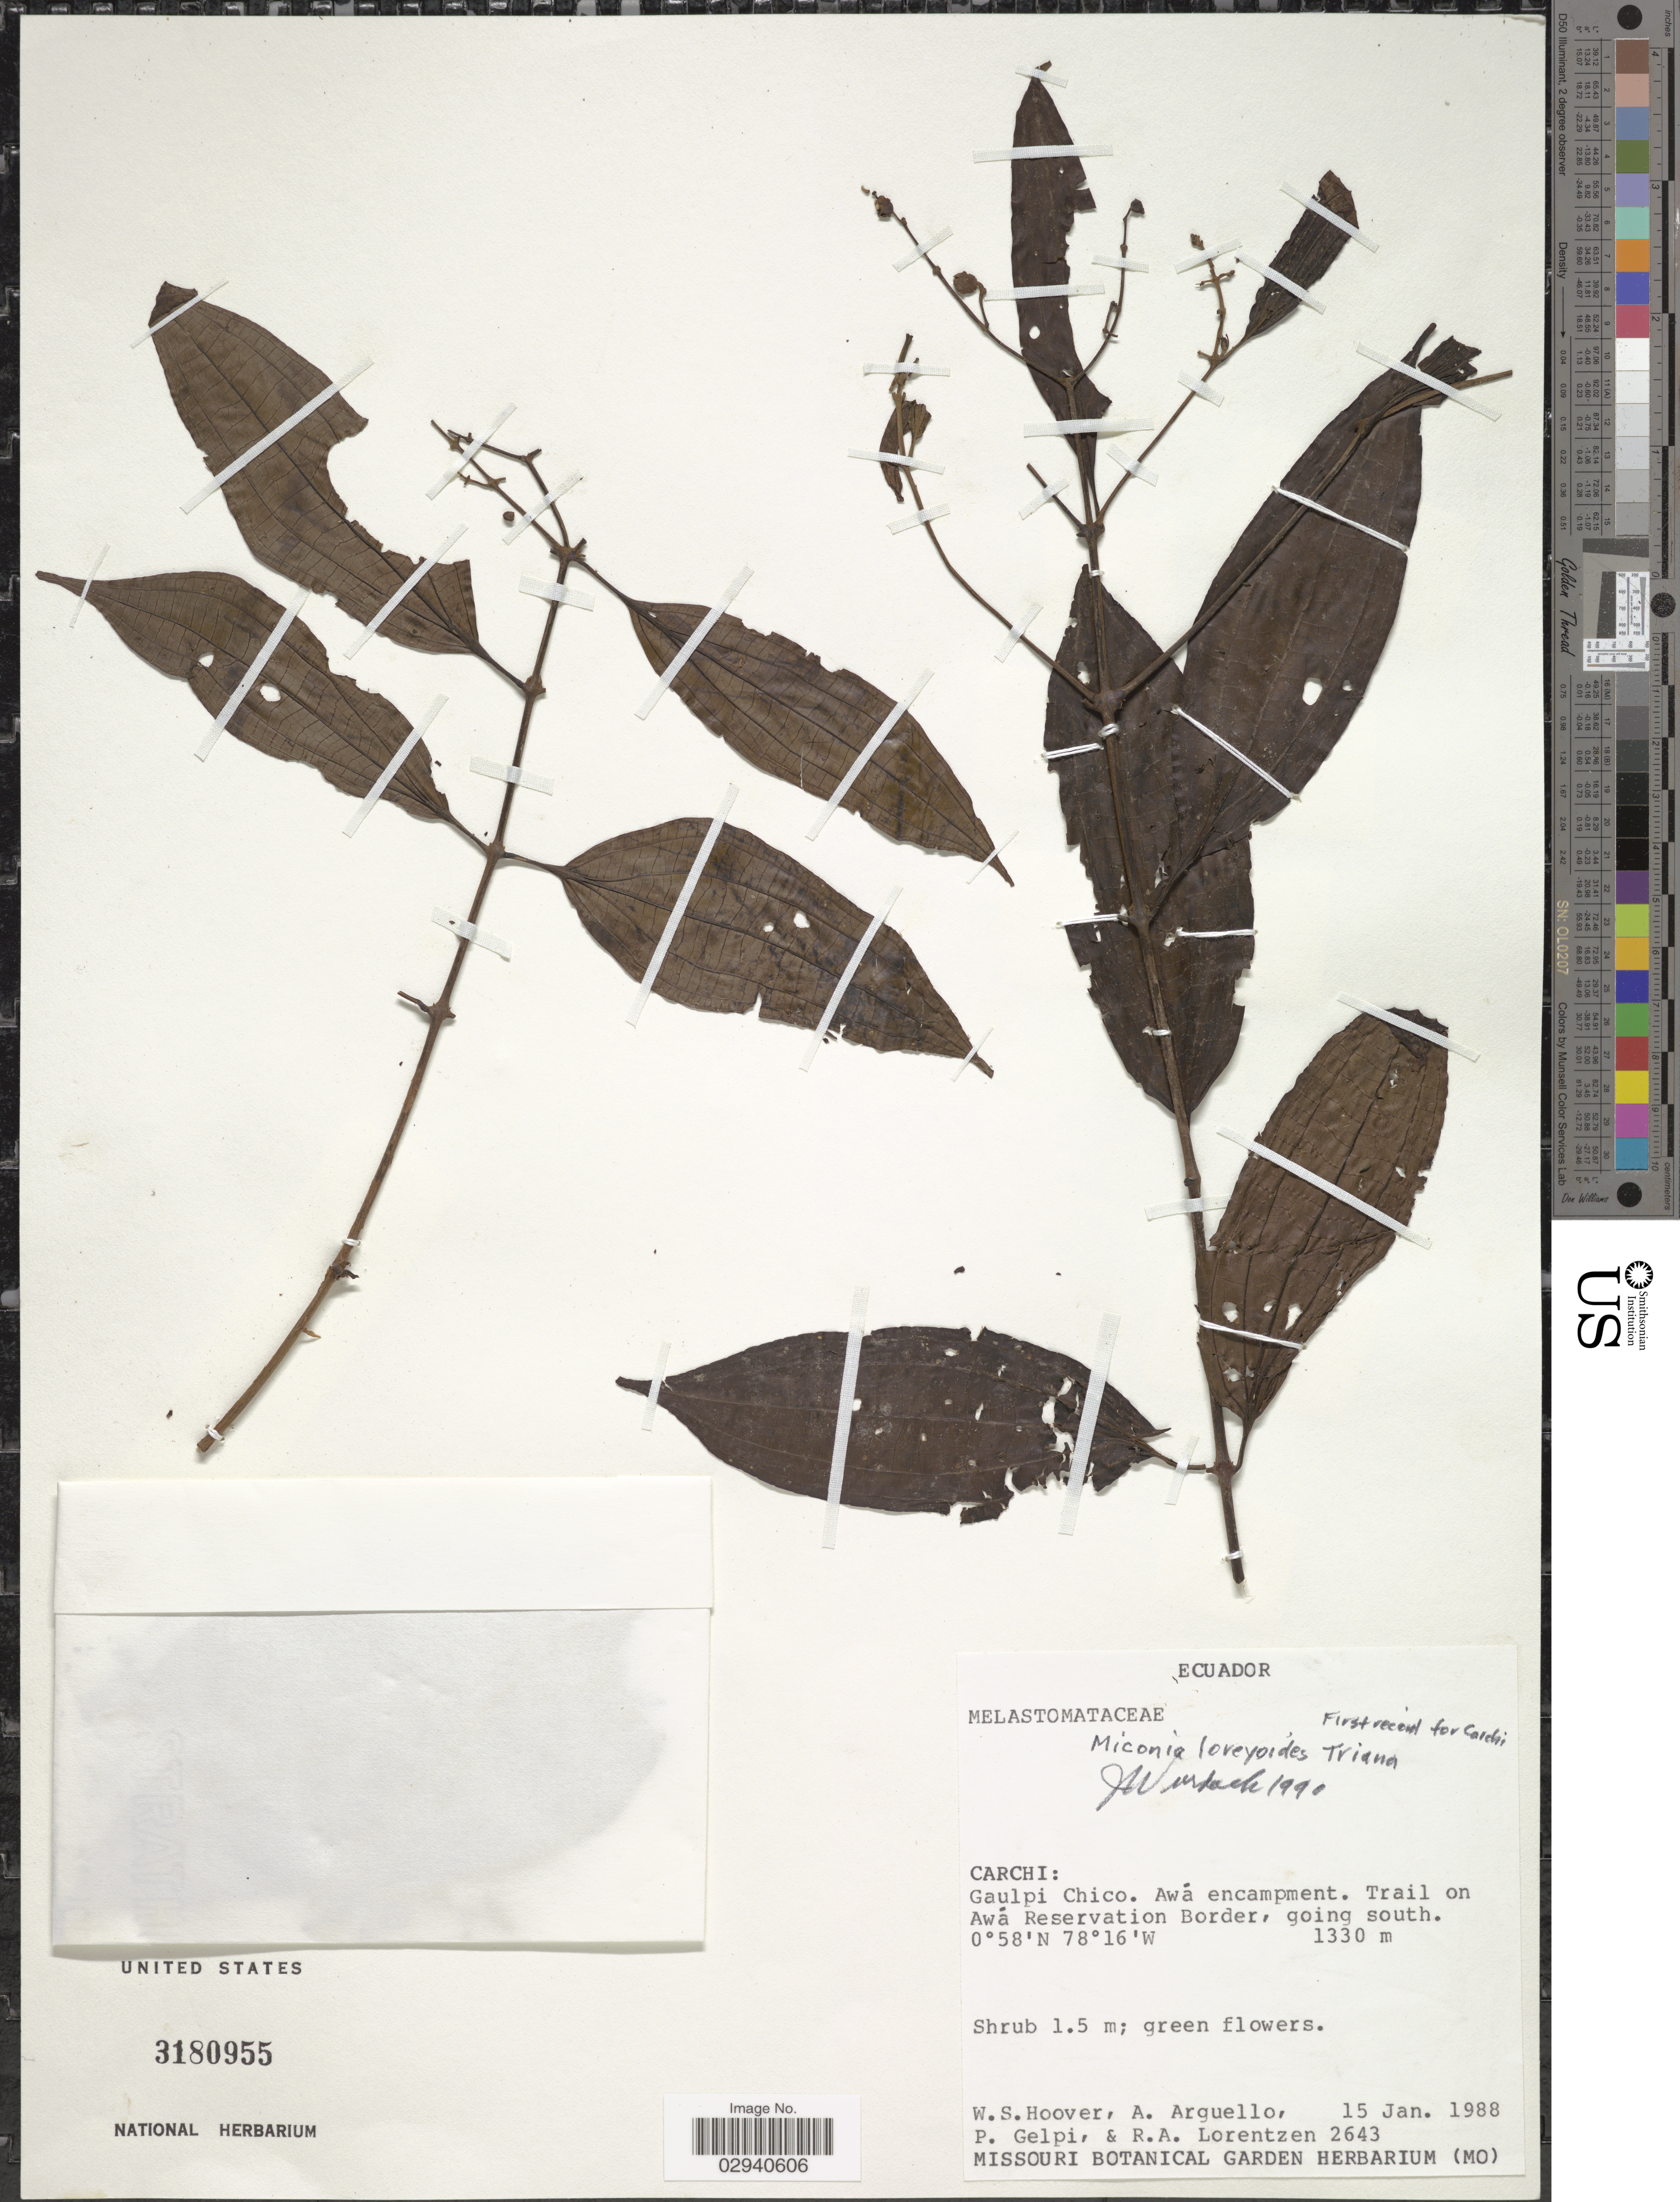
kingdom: Plantae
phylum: Tracheophyta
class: Magnoliopsida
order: Myrtales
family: Melastomataceae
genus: Miconia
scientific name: Miconia loreyoides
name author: Triana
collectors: W. S. Hoover, A. Arguello, P. Gelpi & R. Lorentzen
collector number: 2643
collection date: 1988-01-15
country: Ecuador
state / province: Carchi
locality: Gaulpi Chico. Awá encampment. Trail on Awá Reservation Border, going south.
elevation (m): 1330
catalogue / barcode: US 3180955